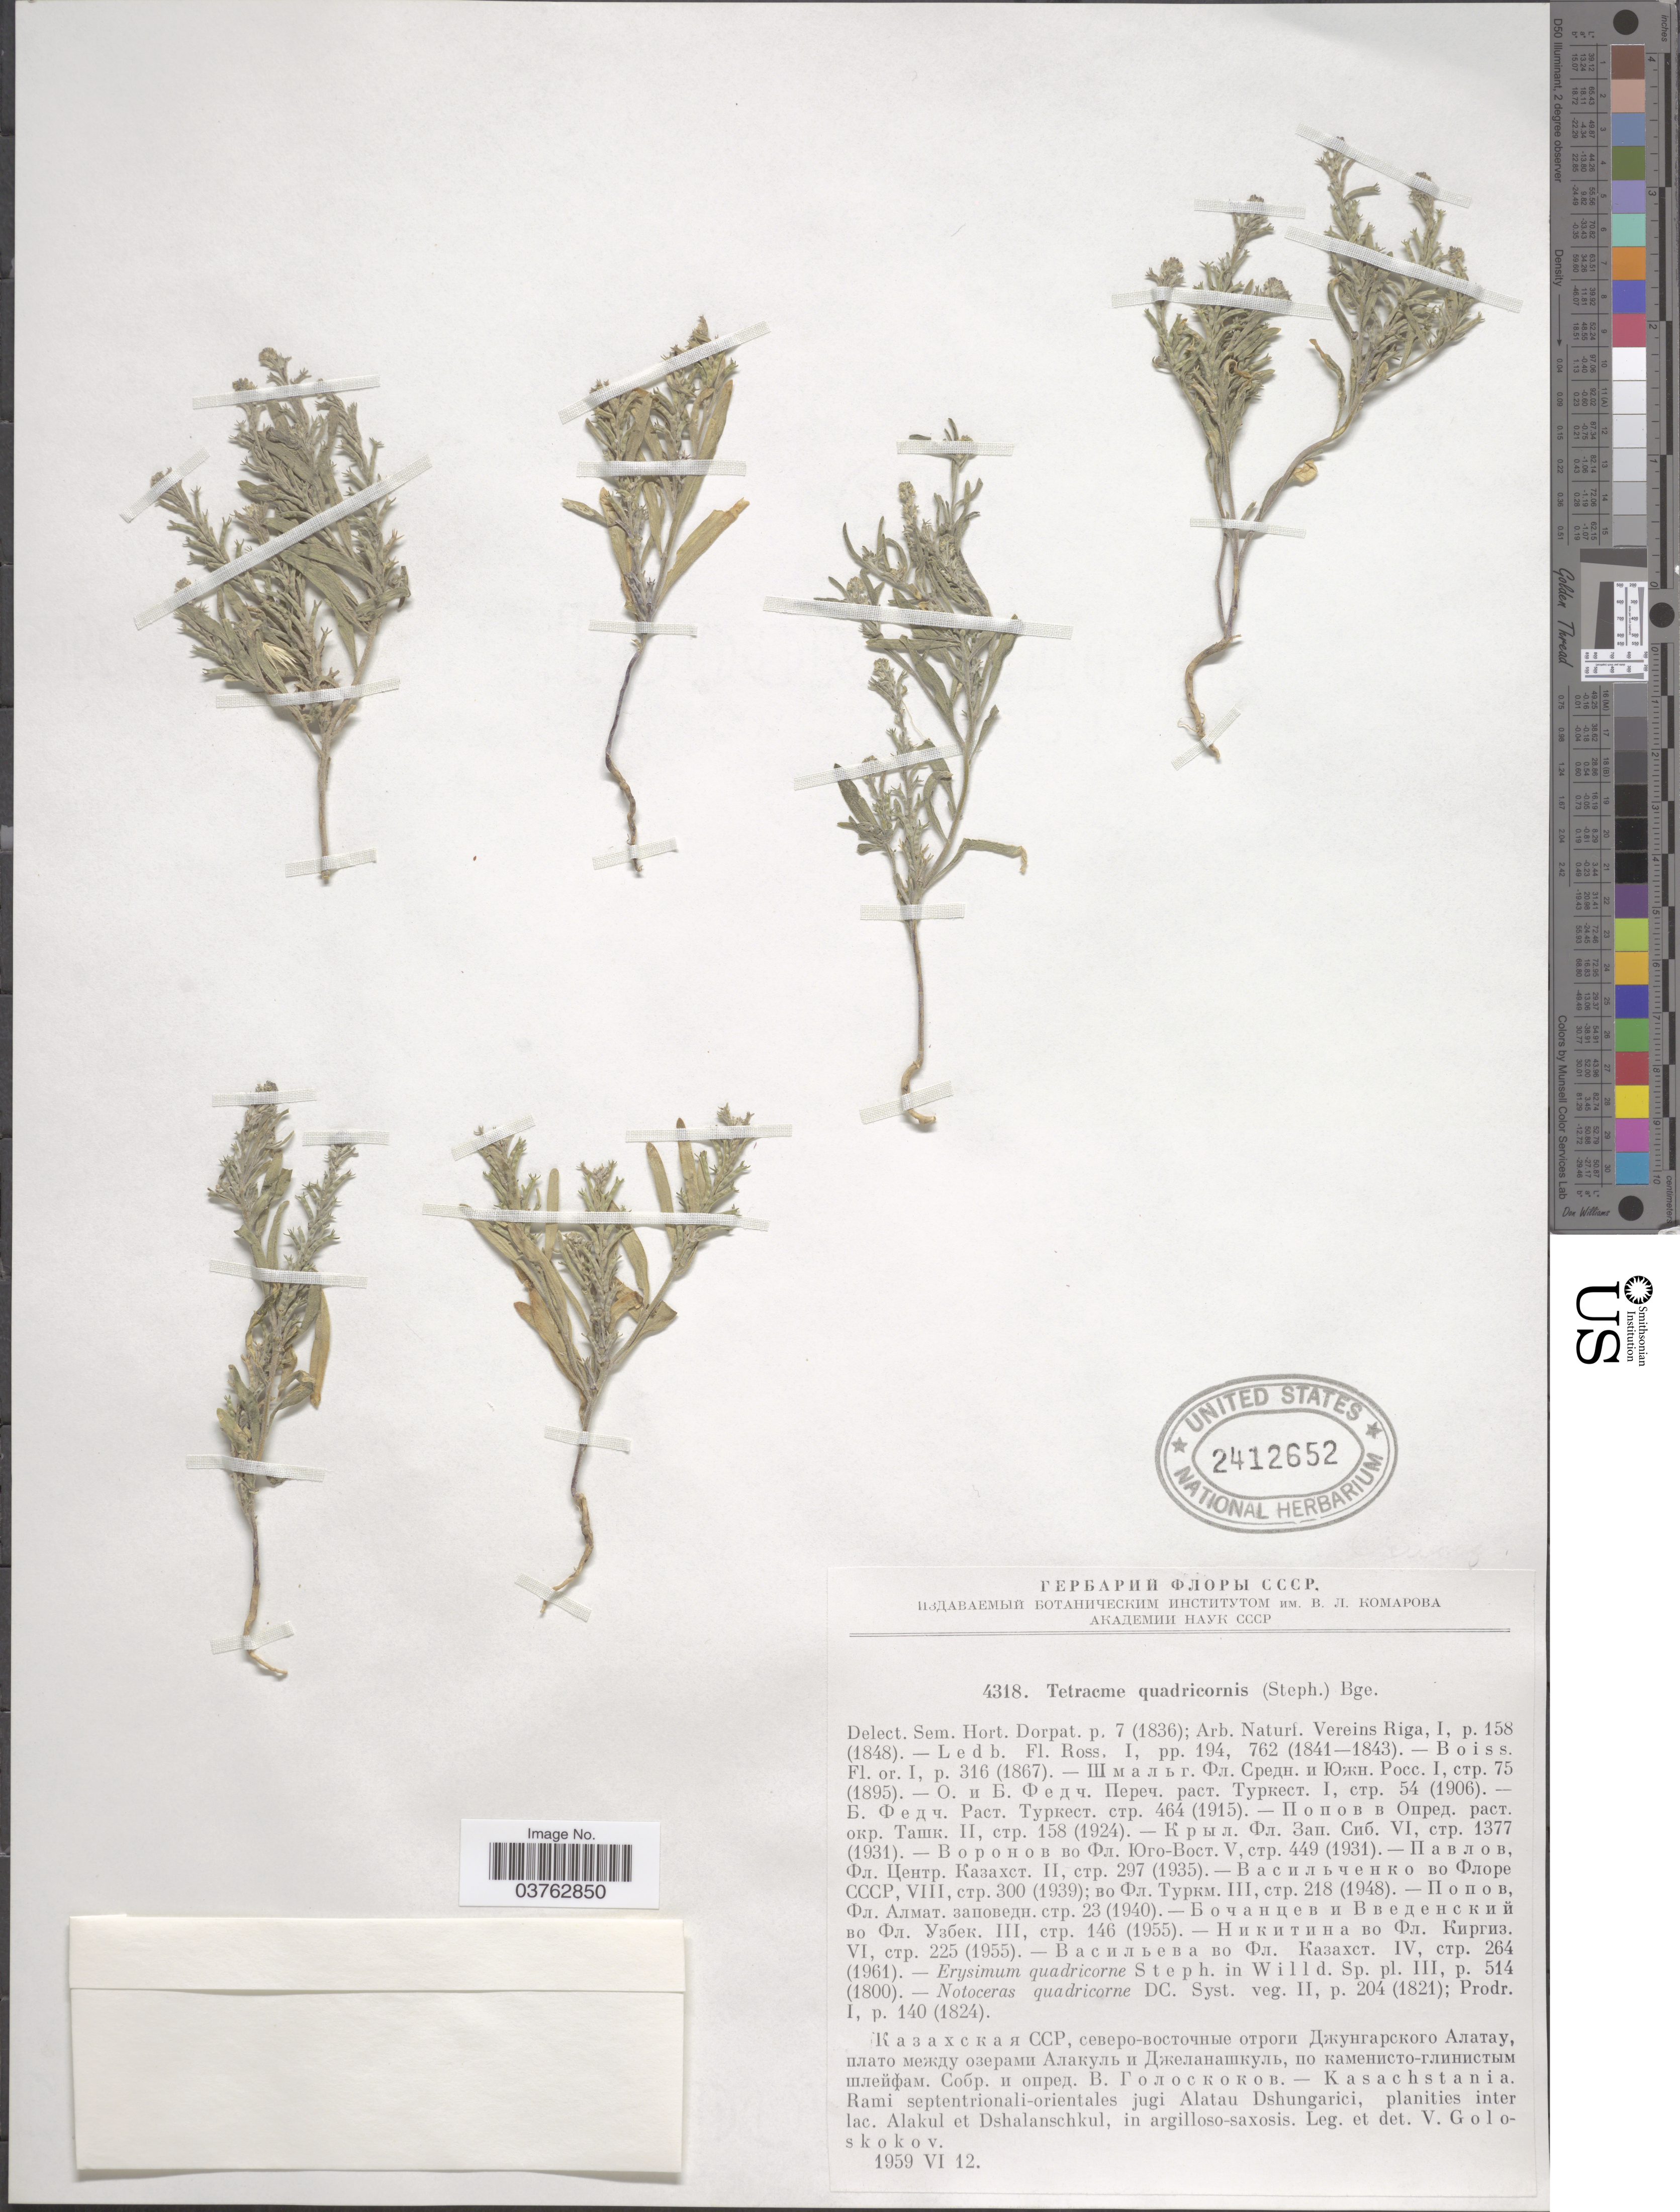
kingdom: Plantae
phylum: Tracheophyta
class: Magnoliopsida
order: Brassicales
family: Brassicaceae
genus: Tetracme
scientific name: Tetracme quadricornis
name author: (Steph. ex Willd.) Bunge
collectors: V. P. Goloskokov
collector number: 4318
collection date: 1959-06-12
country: Kazakhstan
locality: Kasachstania. Rami septentrionali-orientales jugi Alatau Dshungarici, planities inter lac. Alakul et Dshalanschkul.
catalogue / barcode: US 2412652